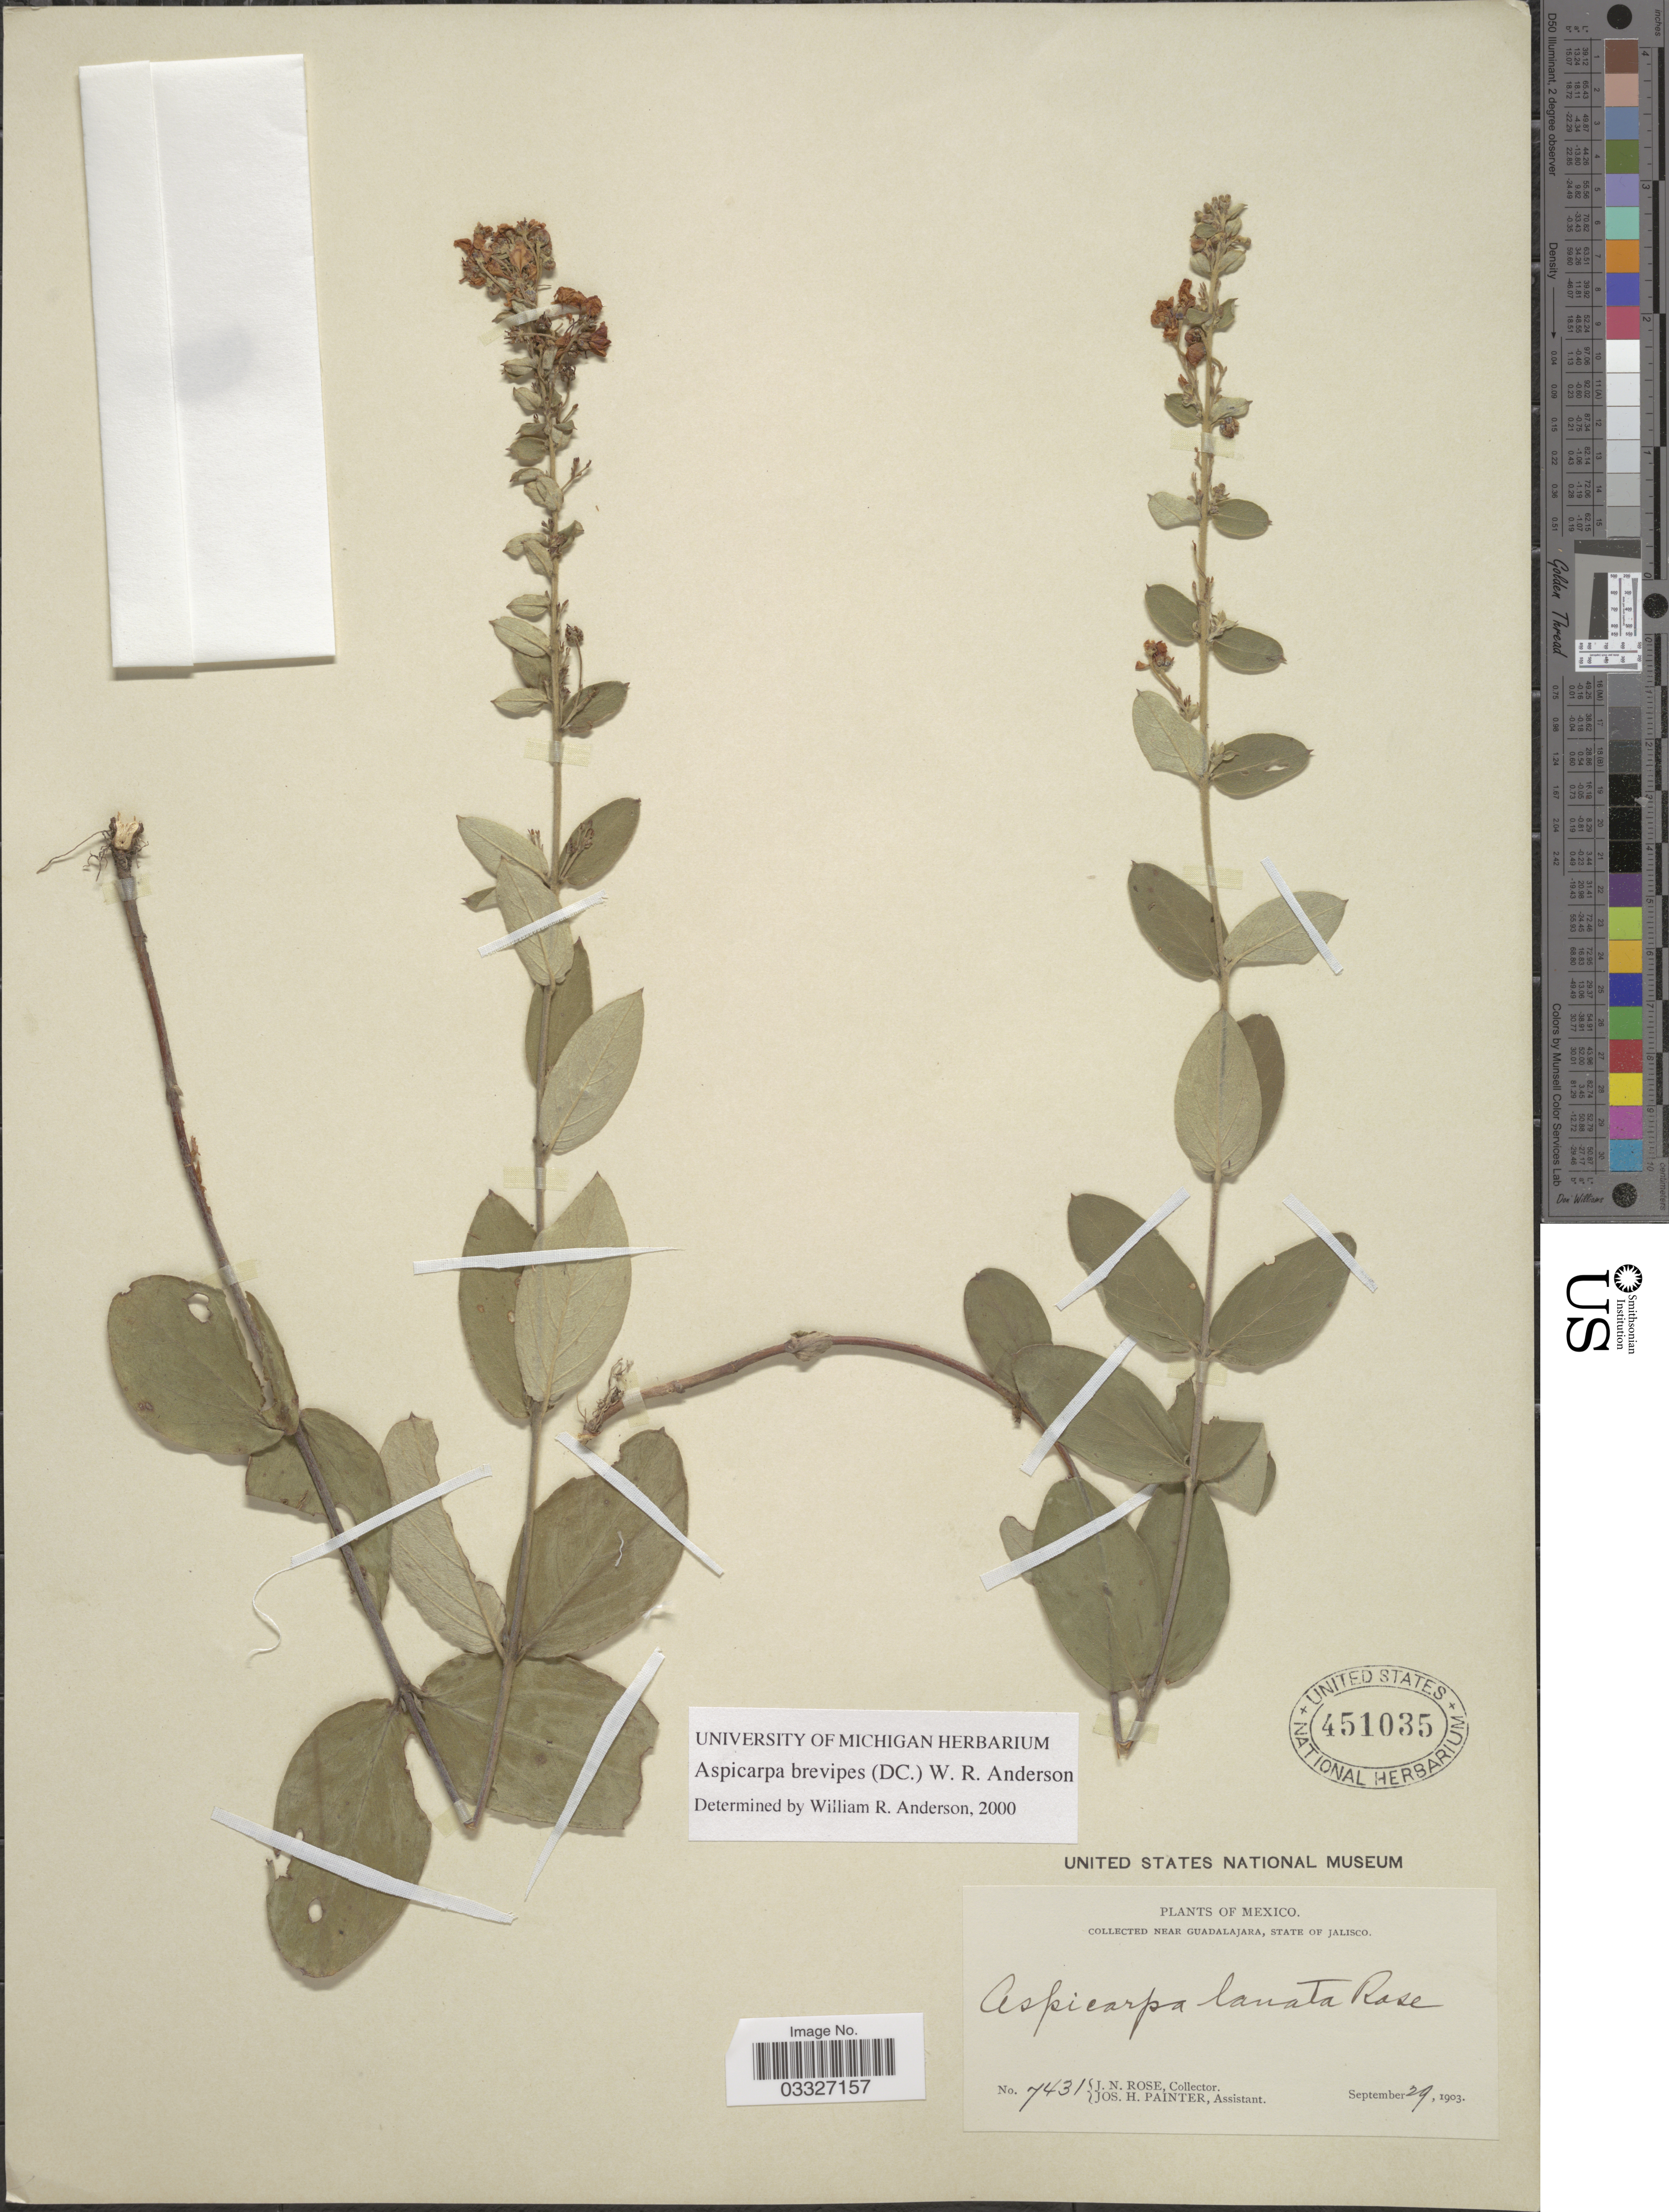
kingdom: Plantae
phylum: Tracheophyta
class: Magnoliopsida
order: Malpighiales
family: Malpighiaceae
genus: Aspicarpa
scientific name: Aspicarpa brevipes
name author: (DC.) W.R. Anderson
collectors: J. N. Rose & J. H. Painter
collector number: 7431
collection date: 1903-09-29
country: Mexico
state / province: Jalisco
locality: Near Guadalajara.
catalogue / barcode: US 451035